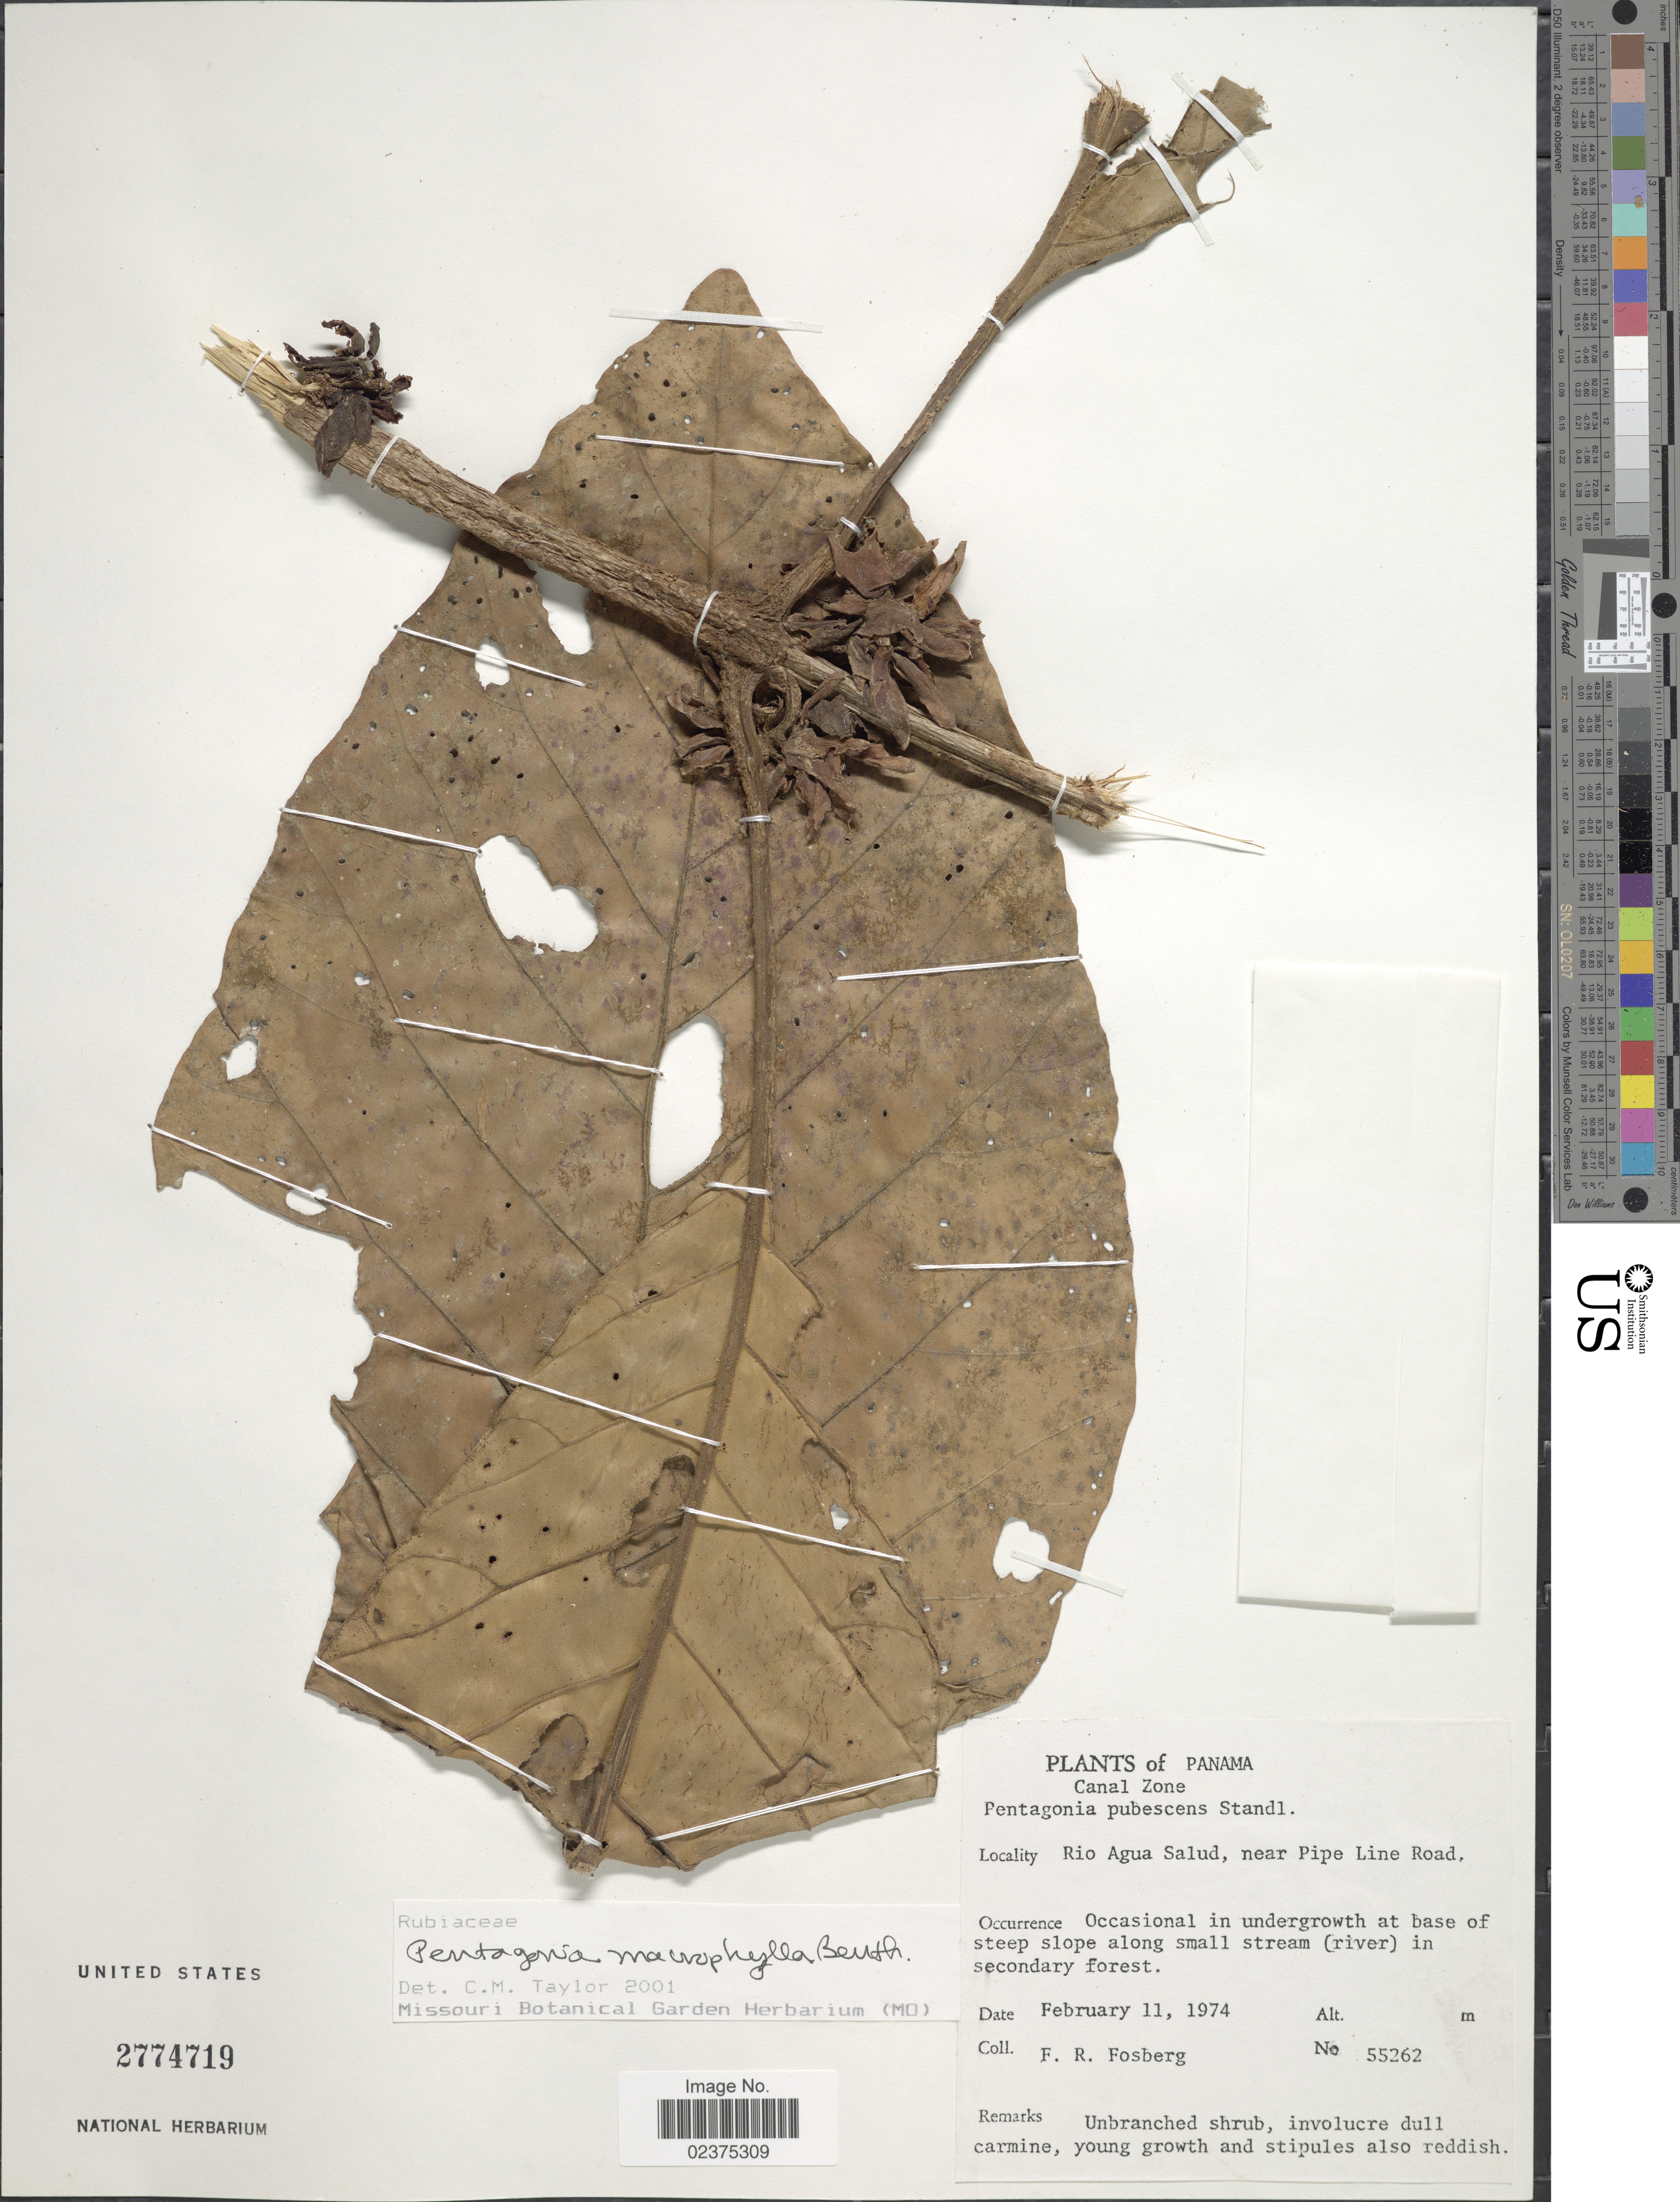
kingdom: Plantae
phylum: Tracheophyta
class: Magnoliopsida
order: Gentianales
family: Rubiaceae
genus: Pentagonia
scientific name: Pentagonia macrophylla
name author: Benth.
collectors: F. R. Fosberg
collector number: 55262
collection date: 1974-02-11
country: Panama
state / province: Colón / Panamá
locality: Canal Zone, Rio Agua Salud, near Pipe Line Road, Occasional in undergrowth at base of steep slope along stream (river) in secondary forest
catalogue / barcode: US 2774719